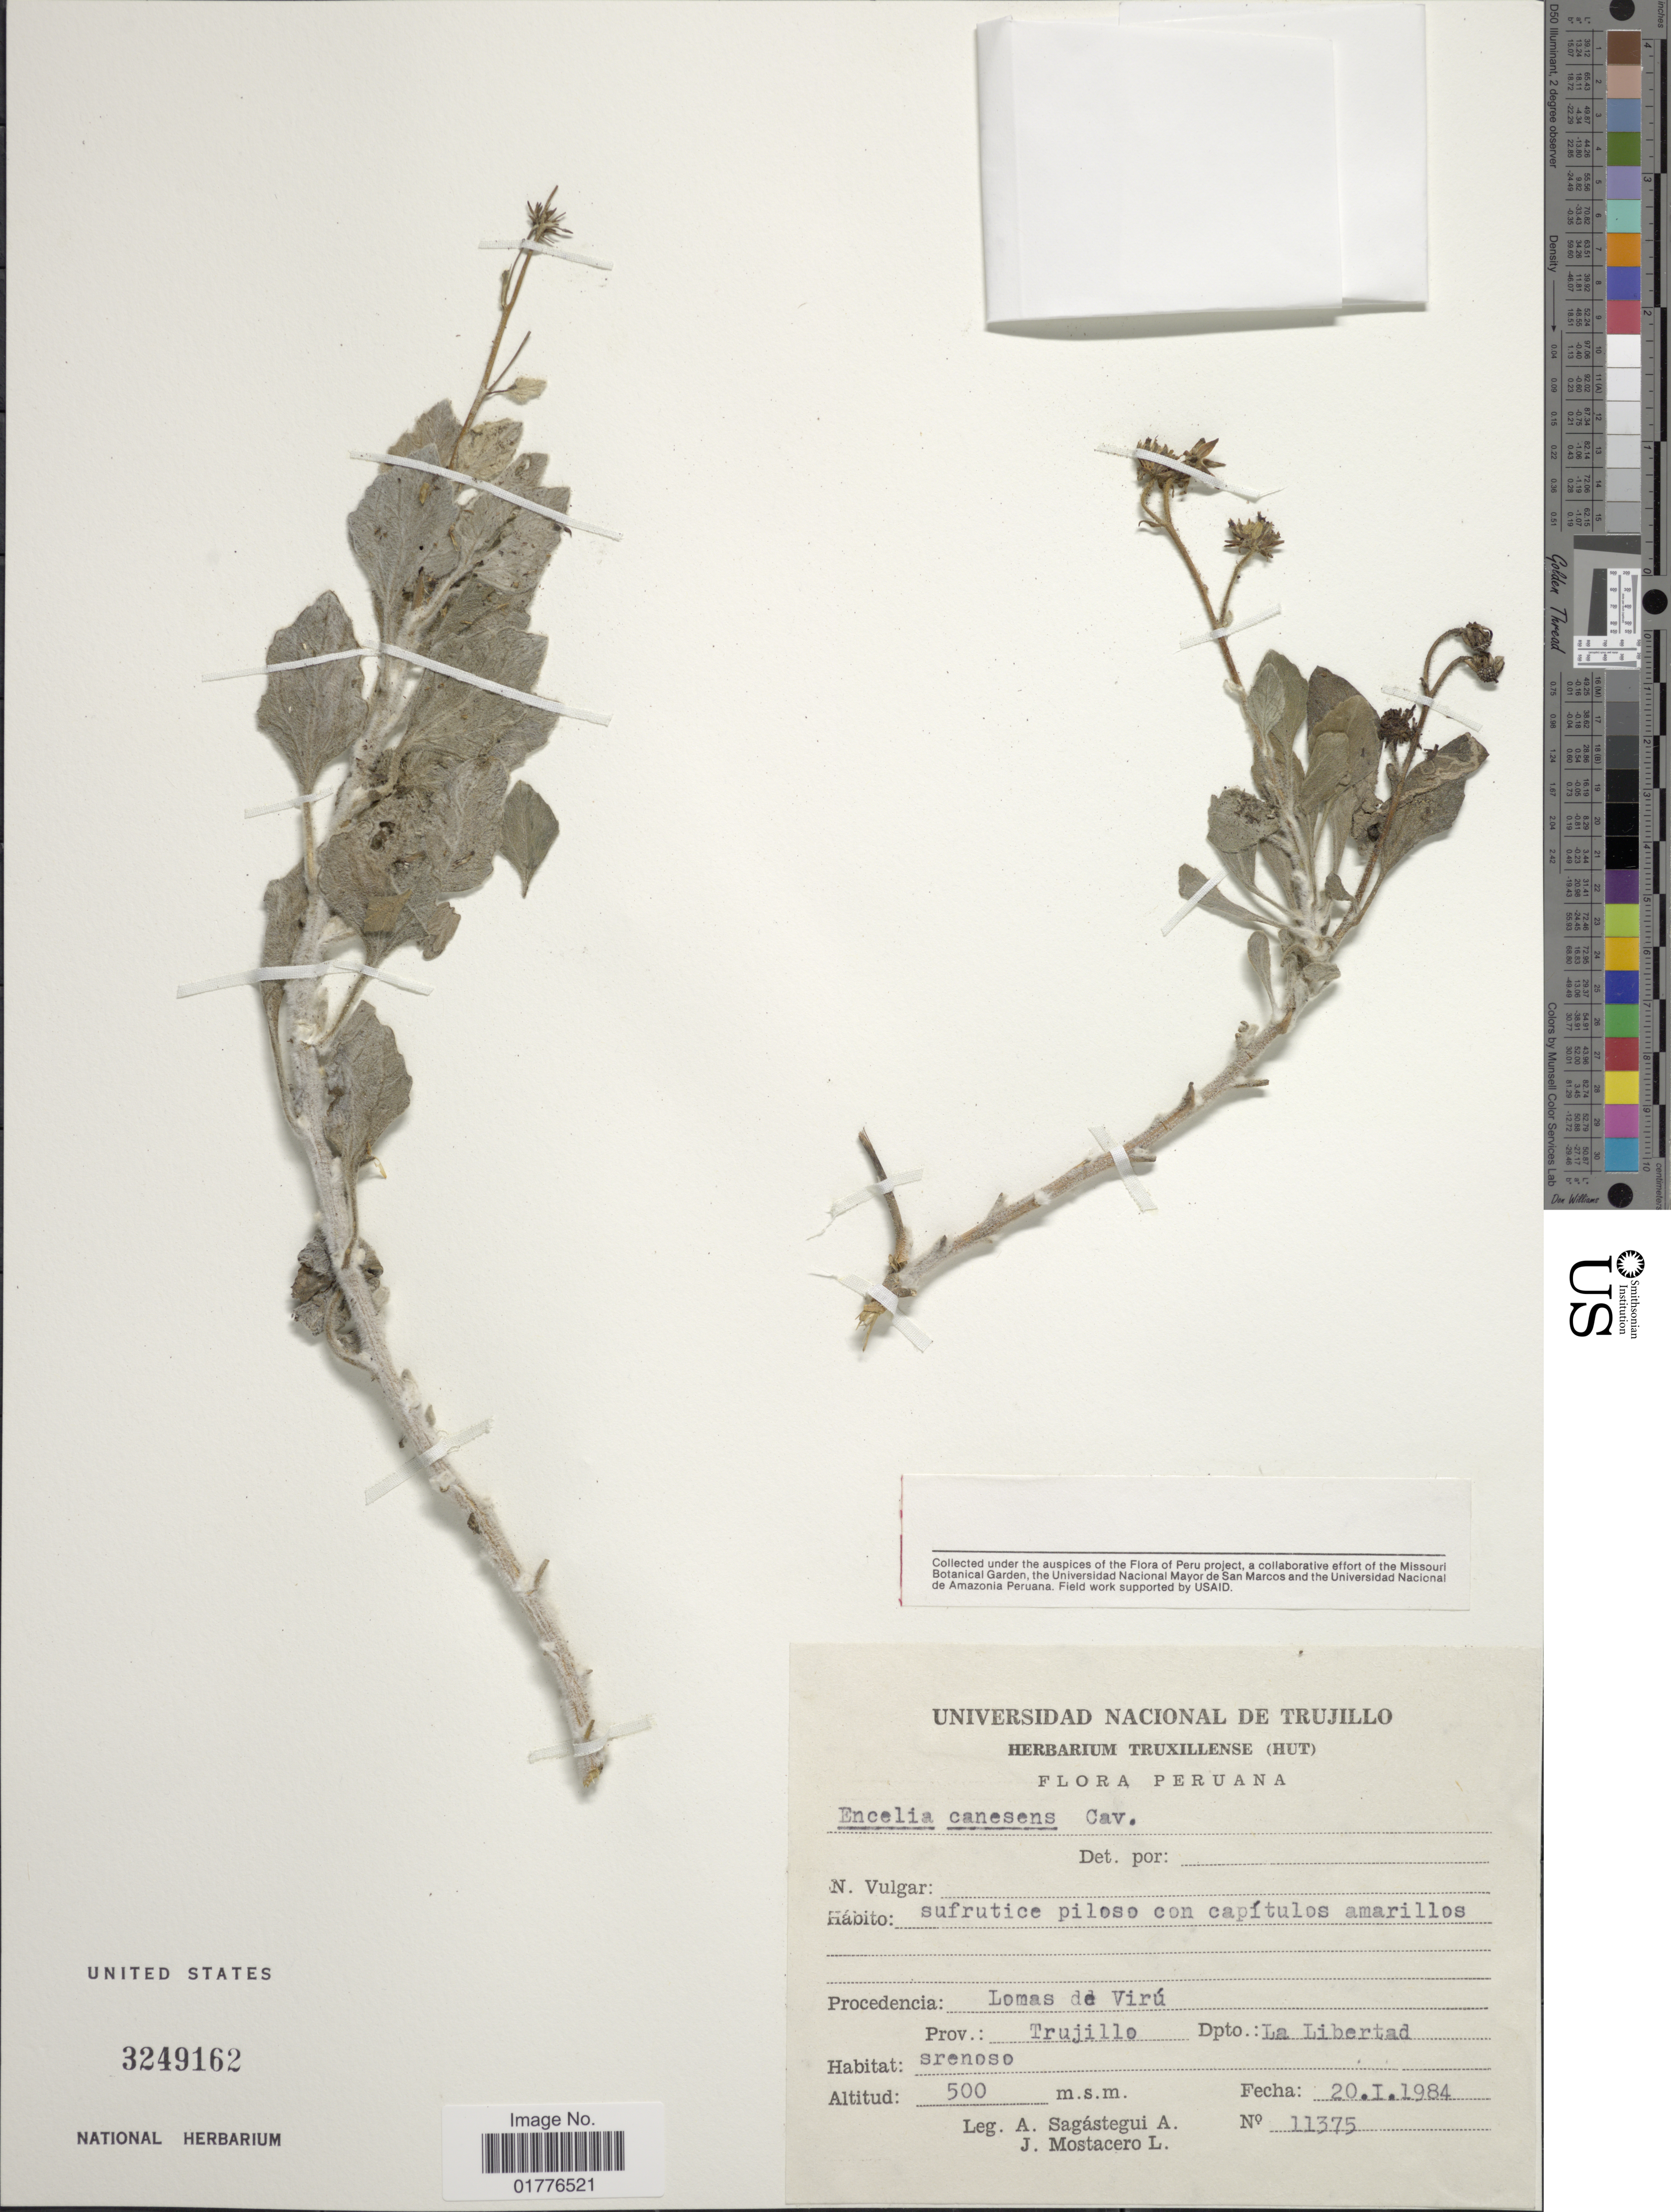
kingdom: Plantae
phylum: Tracheophyta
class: Magnoliopsida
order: Asterales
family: Asteraceae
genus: Encelia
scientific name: Encelia canescens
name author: Lam.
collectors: A. Sagástegui A. & J. Mostacero L.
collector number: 11375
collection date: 1984-01-20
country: Peru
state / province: La Libertad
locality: Procedencia: Lomas de Virú. Prov.: Trujillo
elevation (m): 500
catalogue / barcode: US 3249162